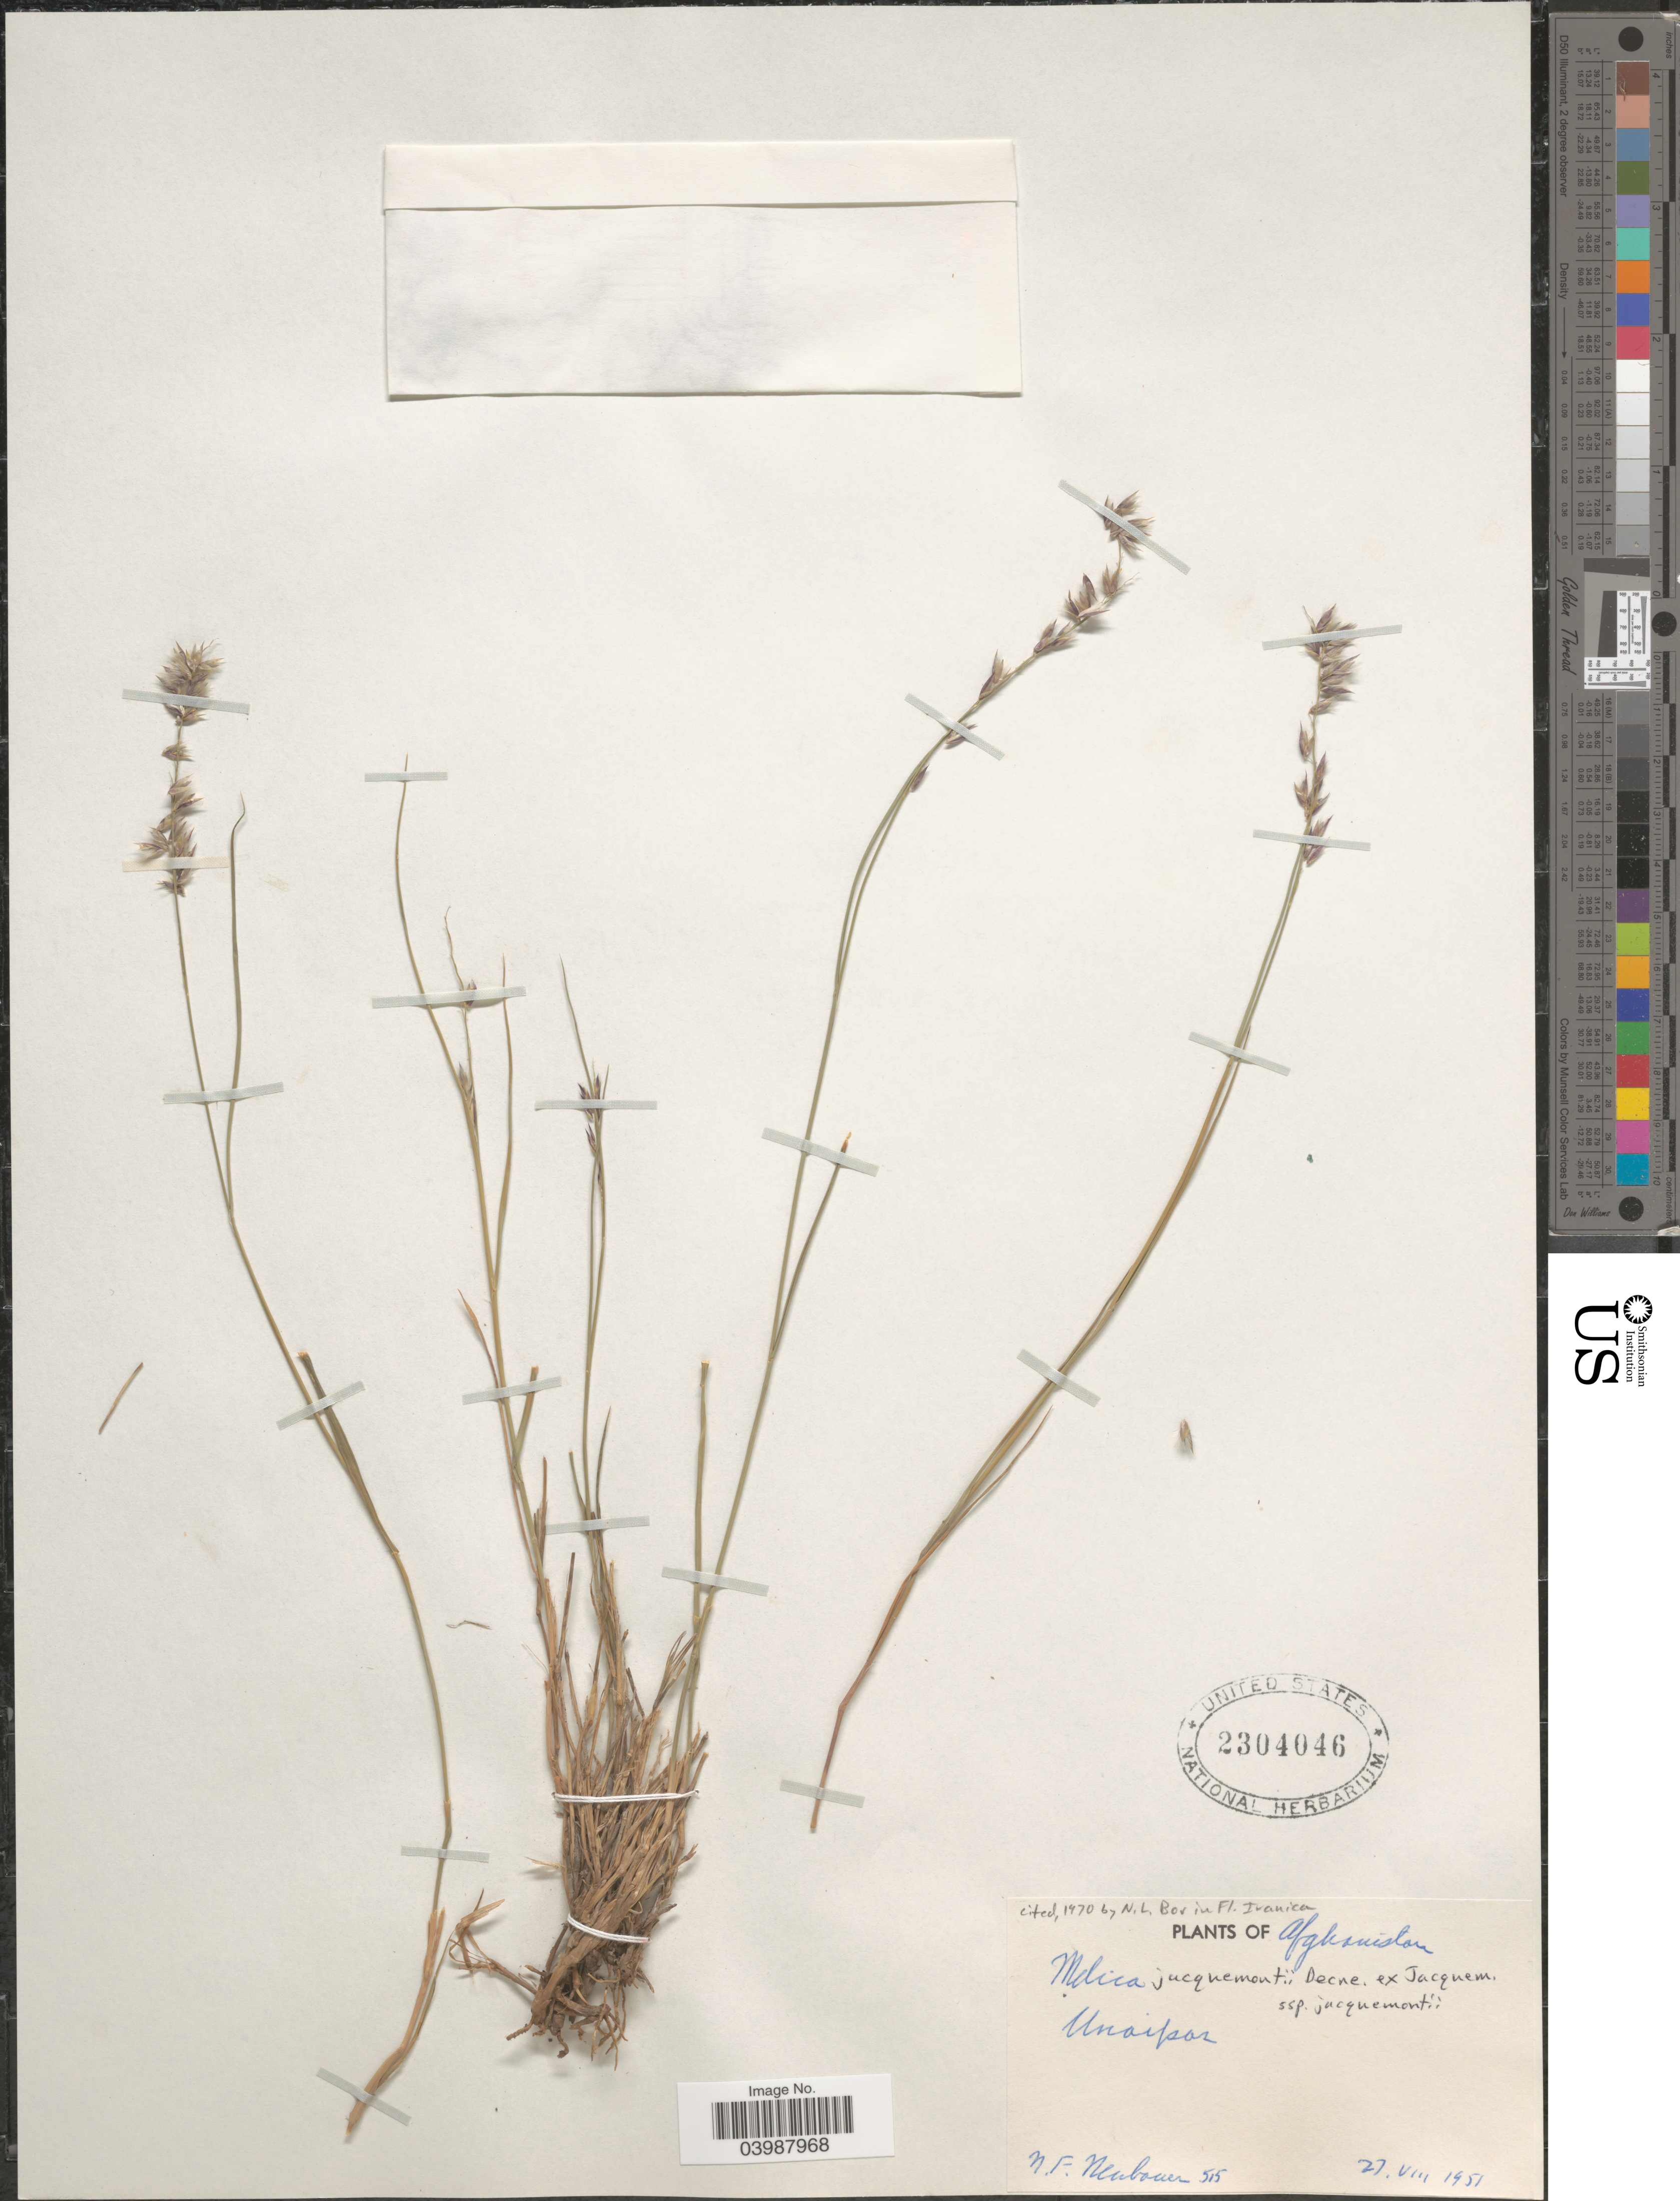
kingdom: Plantae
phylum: Tracheophyta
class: Liliopsida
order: Poales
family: Poaceae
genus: Melica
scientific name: Melica jacquemontii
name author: Decne.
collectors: N. Neubauer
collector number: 515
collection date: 1951-08-27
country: Afghanistan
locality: Unaipas.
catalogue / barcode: US 2304046